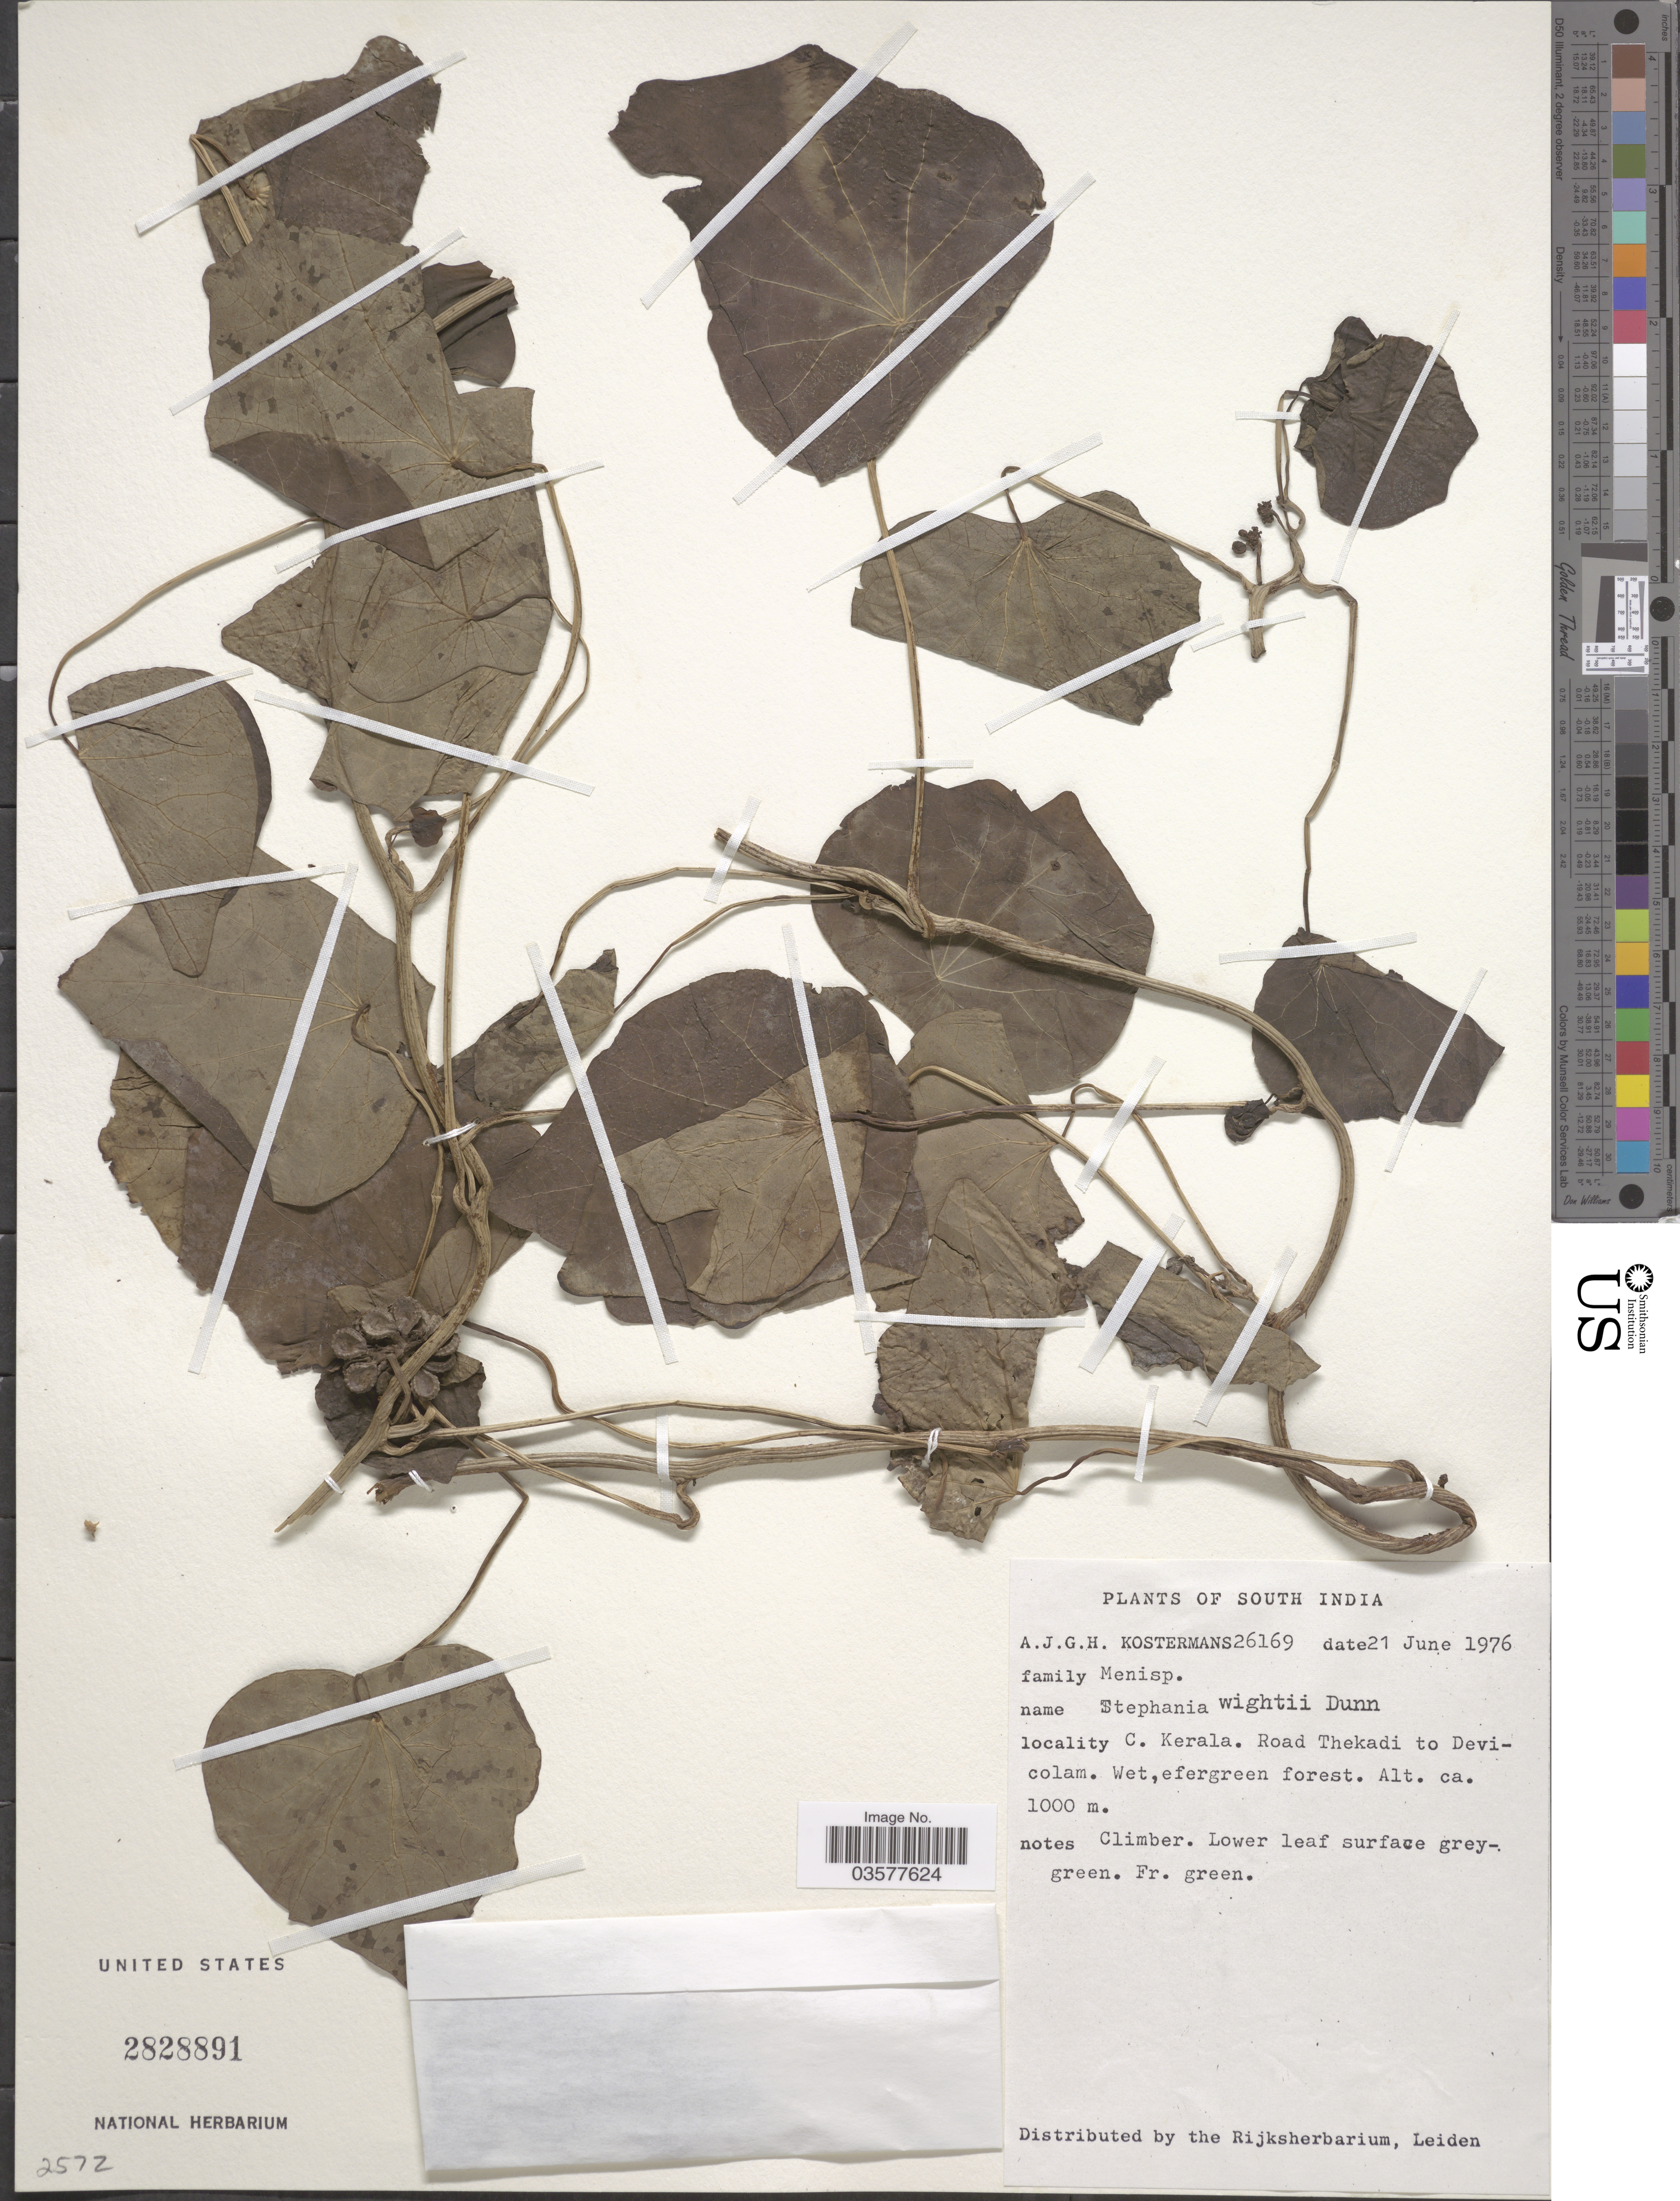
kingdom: Plantae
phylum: Tracheophyta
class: Magnoliopsida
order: Ranunculales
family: Menispermaceae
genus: Stephania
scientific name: Stephania wightii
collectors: A. J. G. Kostermans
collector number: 26169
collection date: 1976-06-21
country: India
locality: South India. C. Kerala. Road Thekadi to Devicolam.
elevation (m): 1000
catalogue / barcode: US 2828891